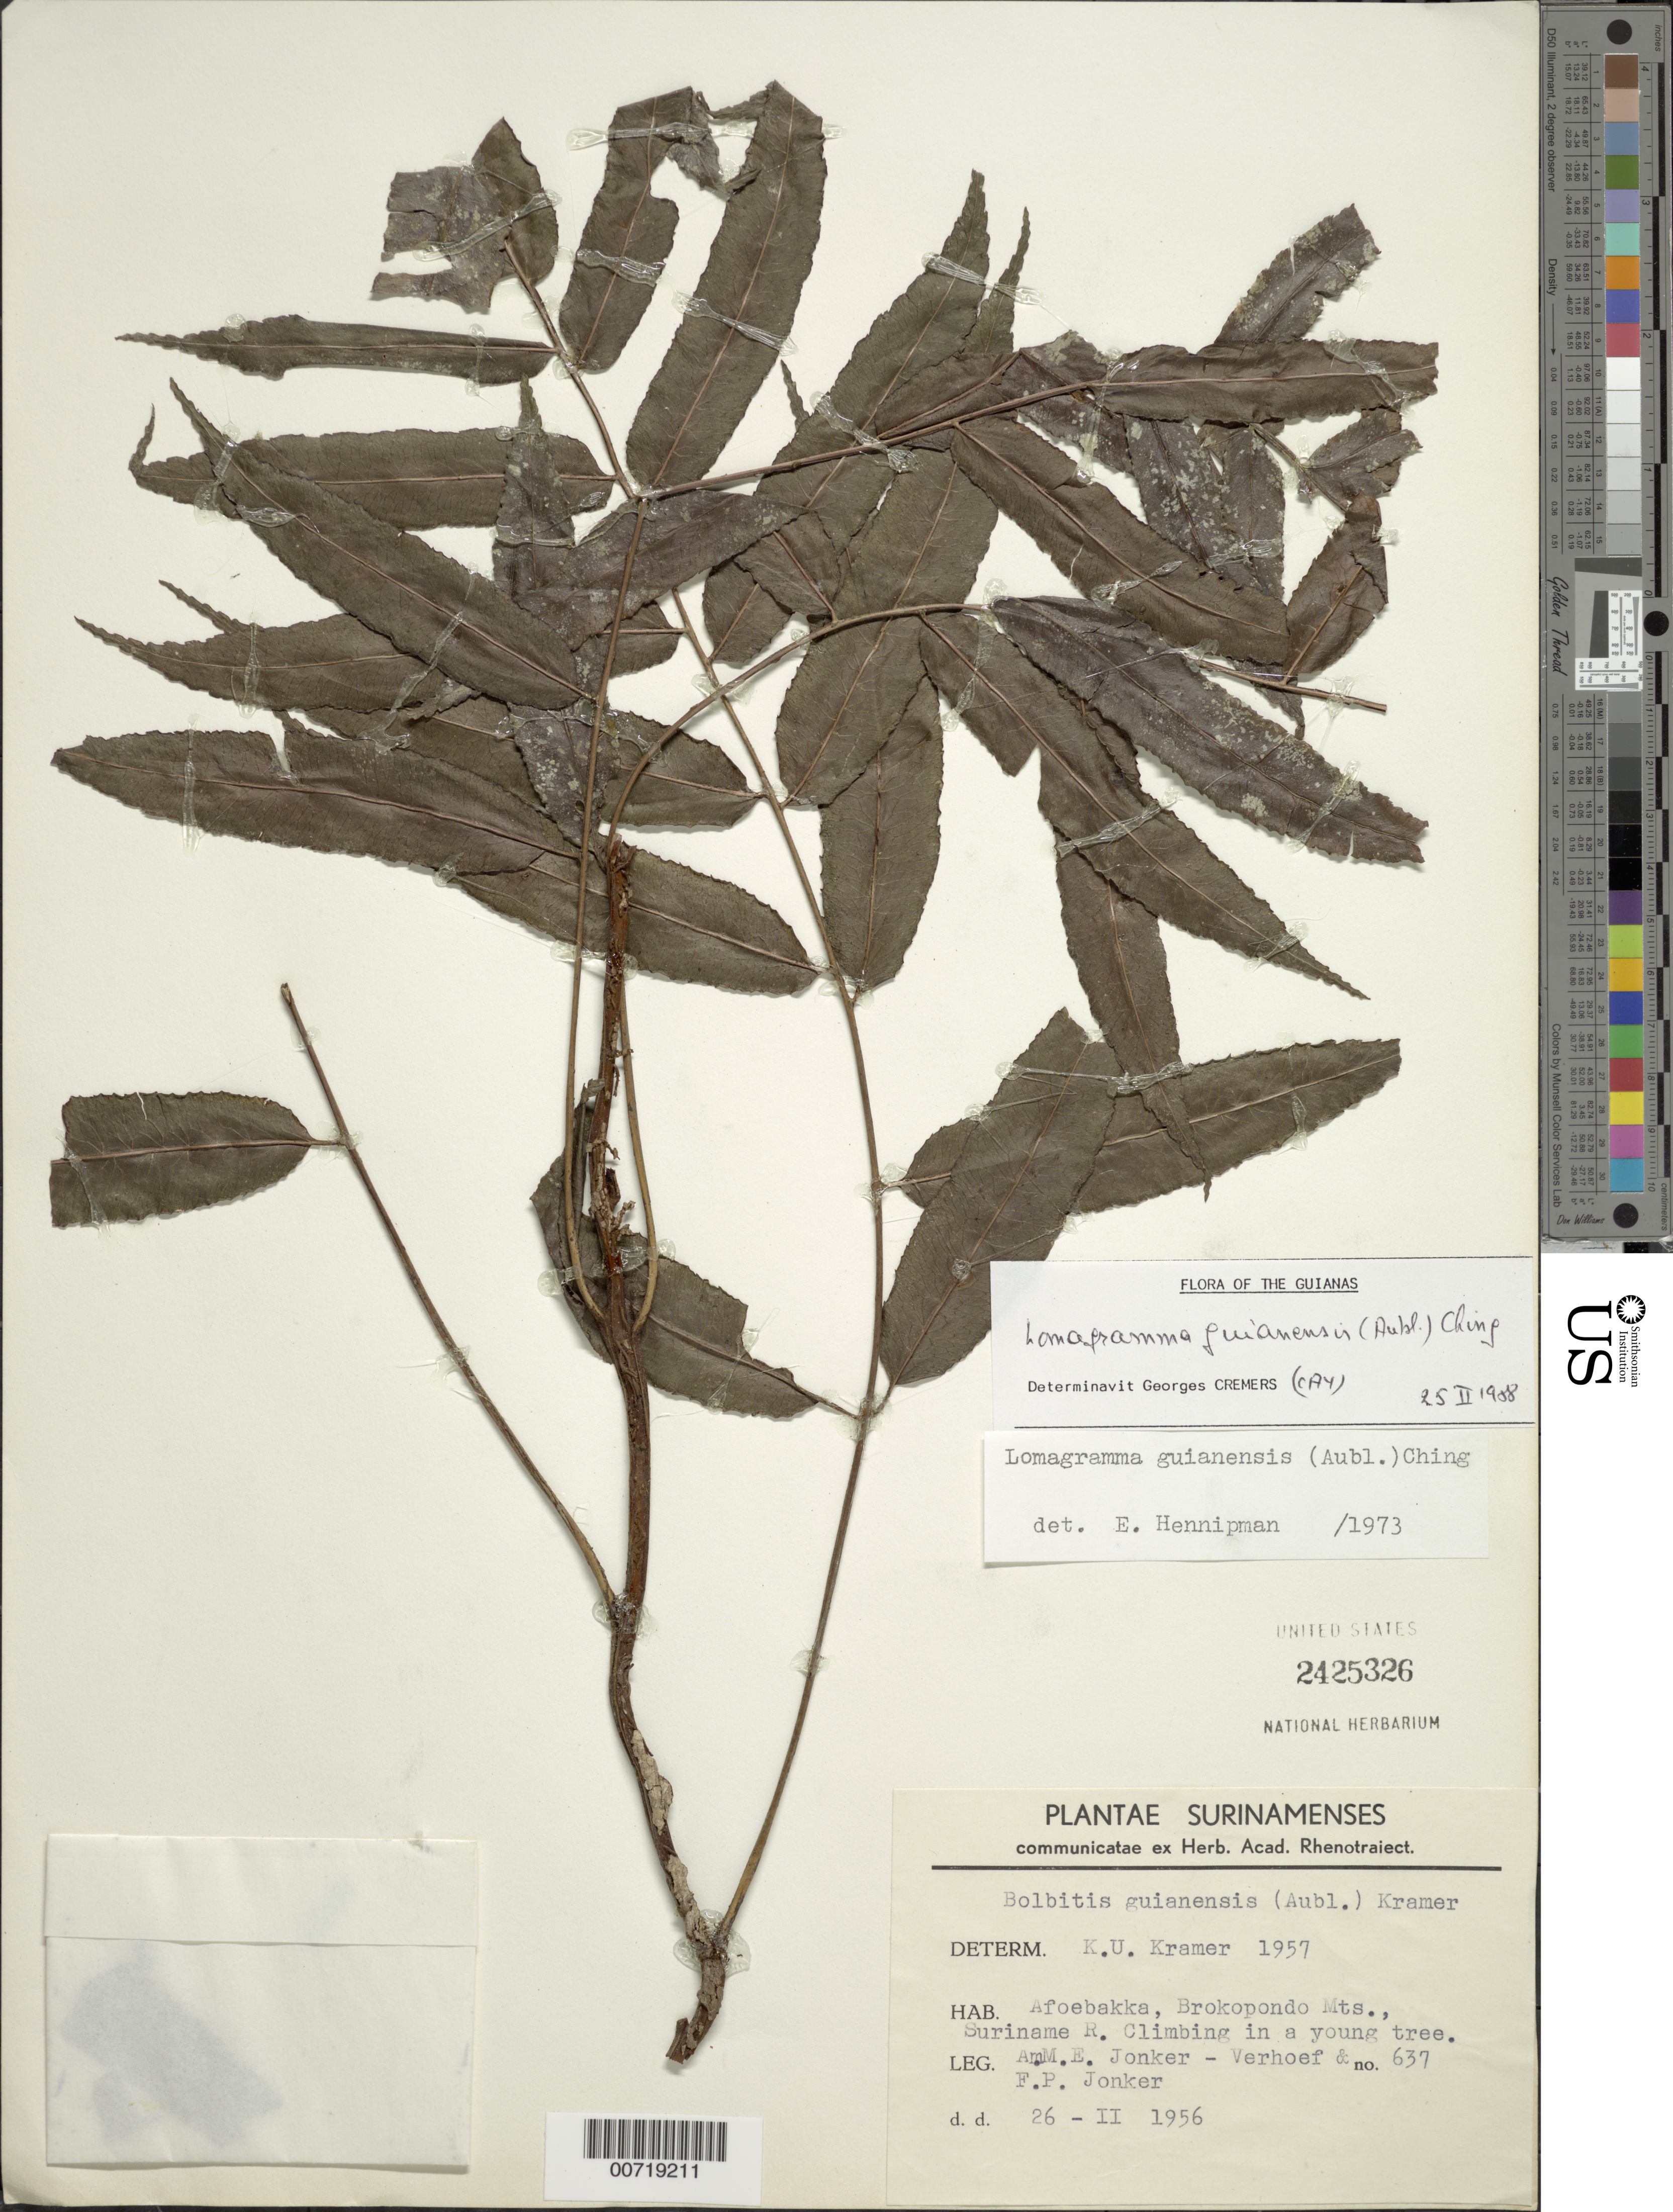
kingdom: Plantae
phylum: Tracheophyta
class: Polypodiopsida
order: Polypodiales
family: Dryopteridaceae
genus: Mickelia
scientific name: Mickelia guianensis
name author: (Aubl.) R.C. Moran et al.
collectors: A. M. Jonker & F. P. Jonker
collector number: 637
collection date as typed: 26-Feb-56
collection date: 1956-02-26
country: Suriname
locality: Afoebakka, Brokopondo Mts, Suriname R.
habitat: In a young tree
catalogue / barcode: US 2425326